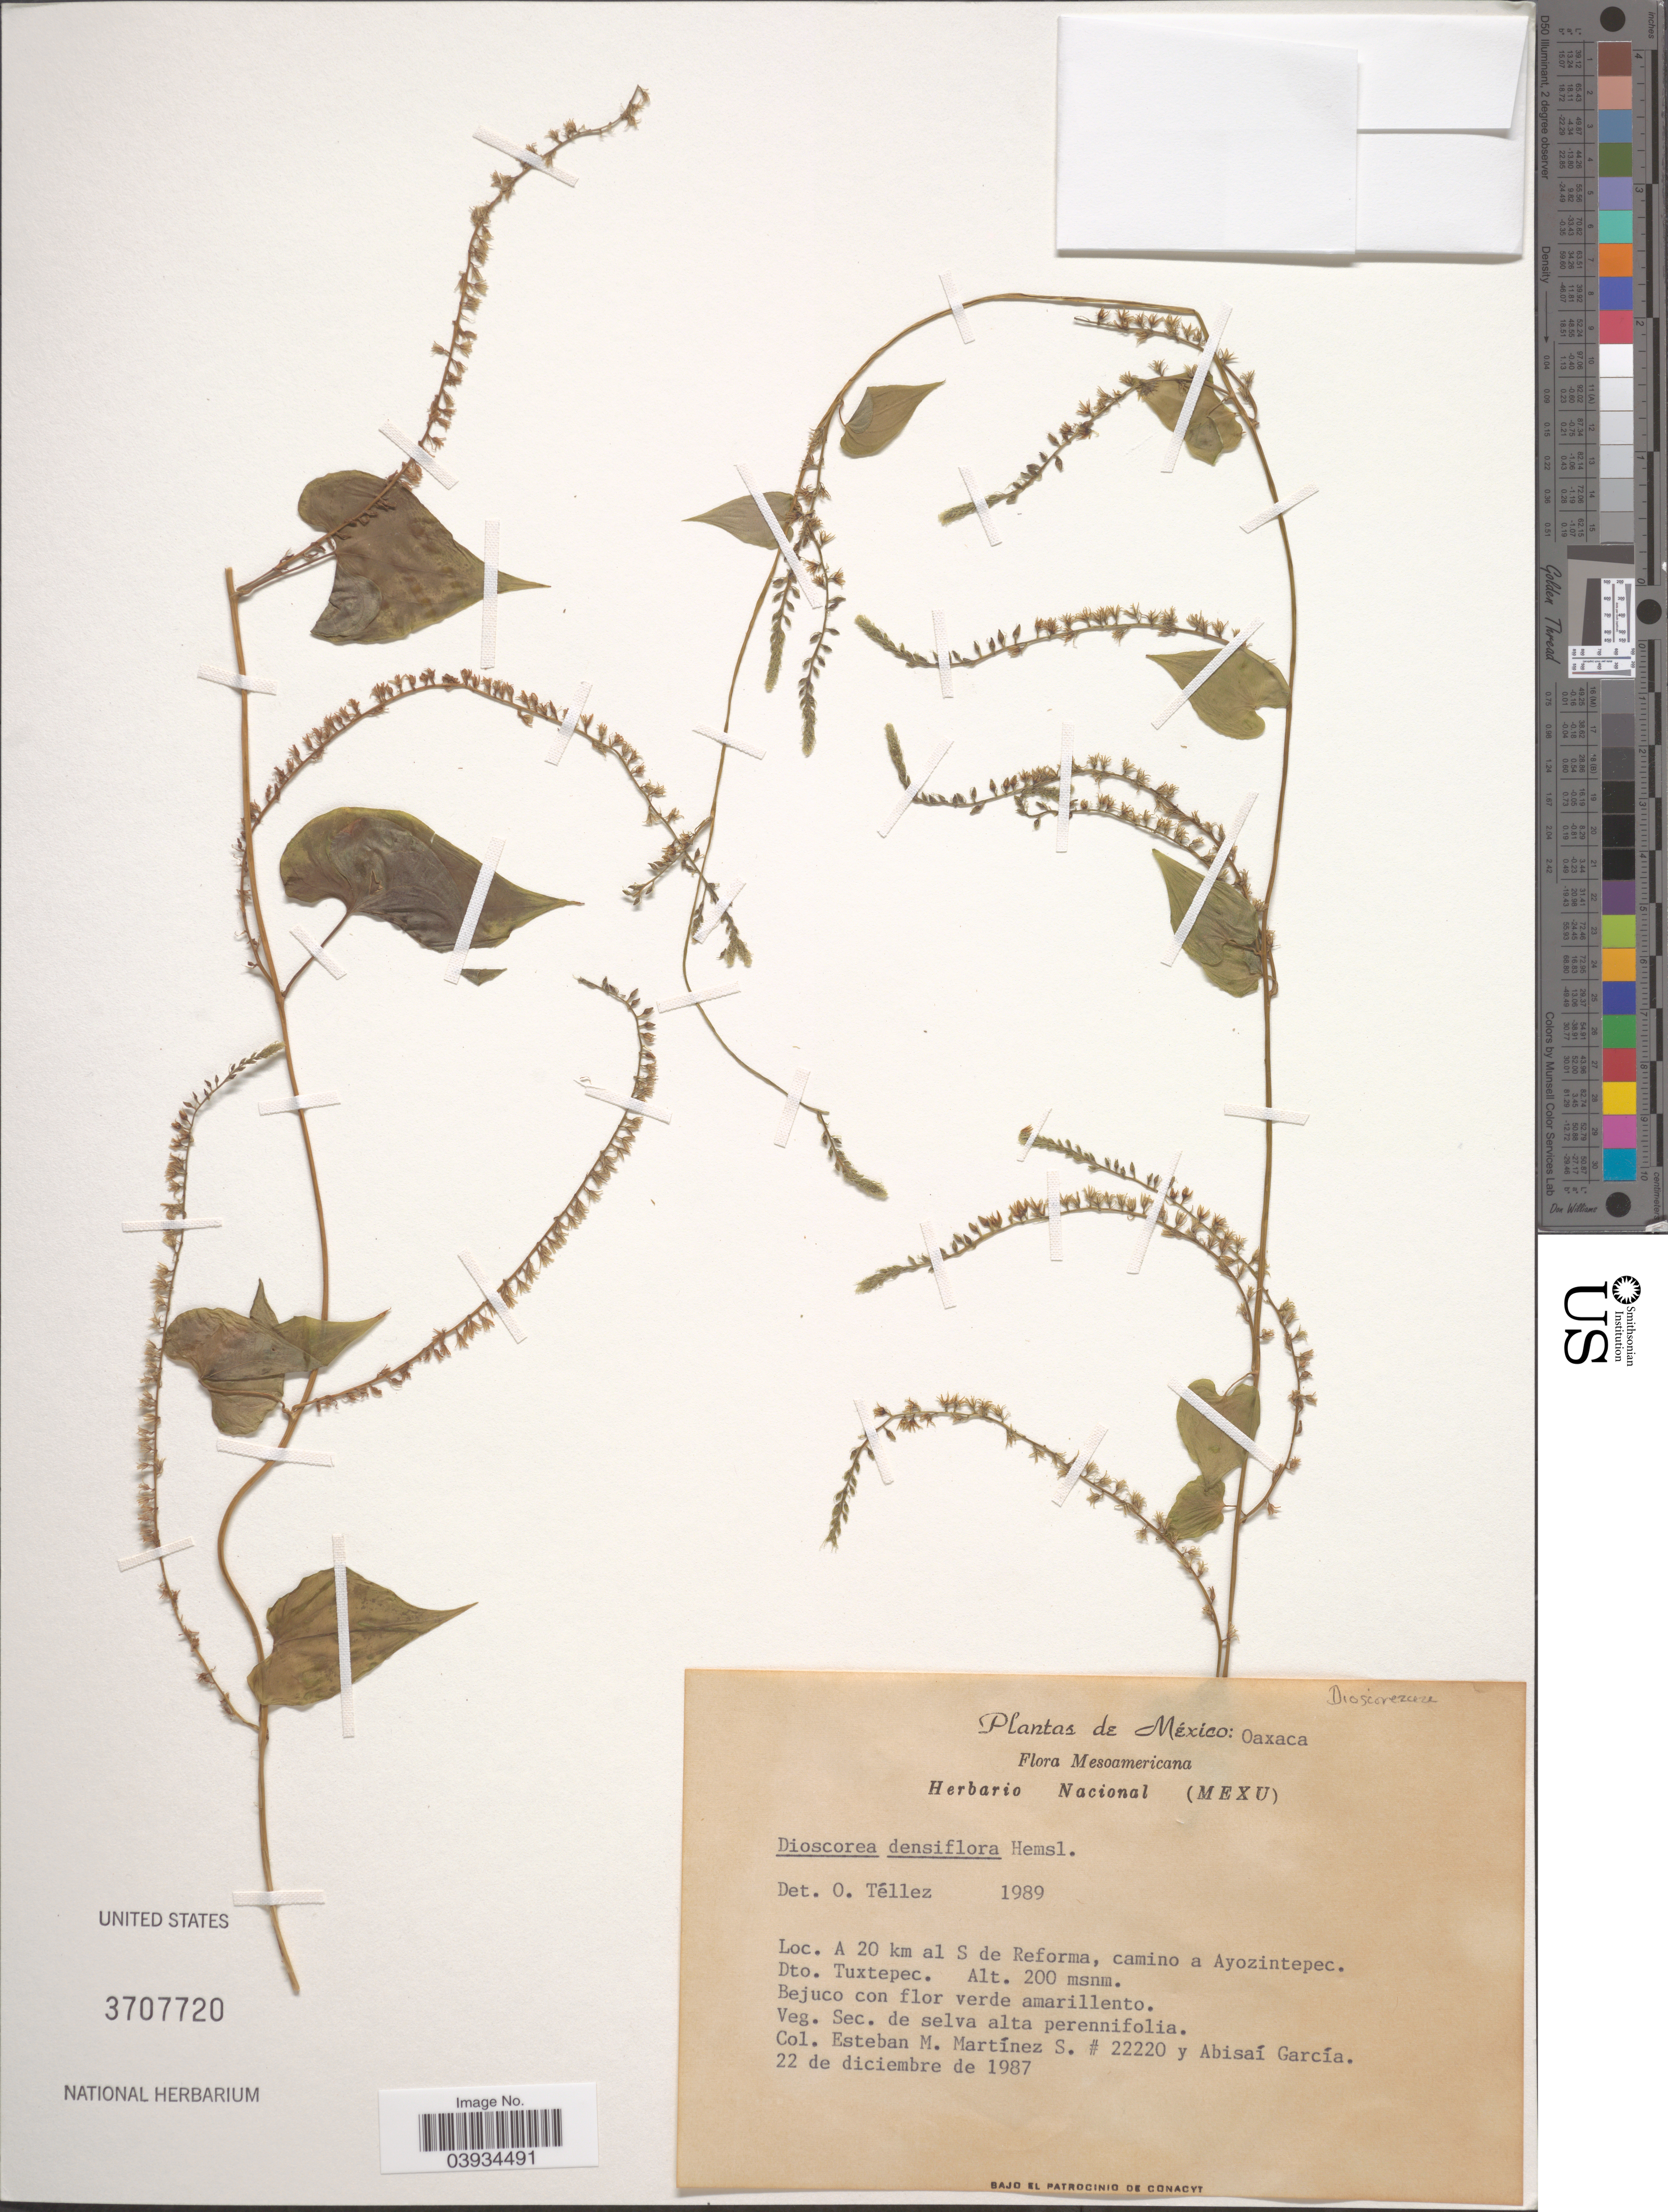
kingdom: Plantae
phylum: Tracheophyta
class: Liliopsida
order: Dioscoreales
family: Dioscoreaceae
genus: Dioscorea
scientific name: Dioscorea densiflora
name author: Hemsl.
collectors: E. M. Martínez S. & A. García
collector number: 22220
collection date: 1987-12-22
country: Mexico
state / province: Oaxaca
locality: Mesoamericana. A 20 km al S de Reforma, camino a Ayozintepec. Dto. Tuxtepec.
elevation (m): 200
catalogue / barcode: US 3707720